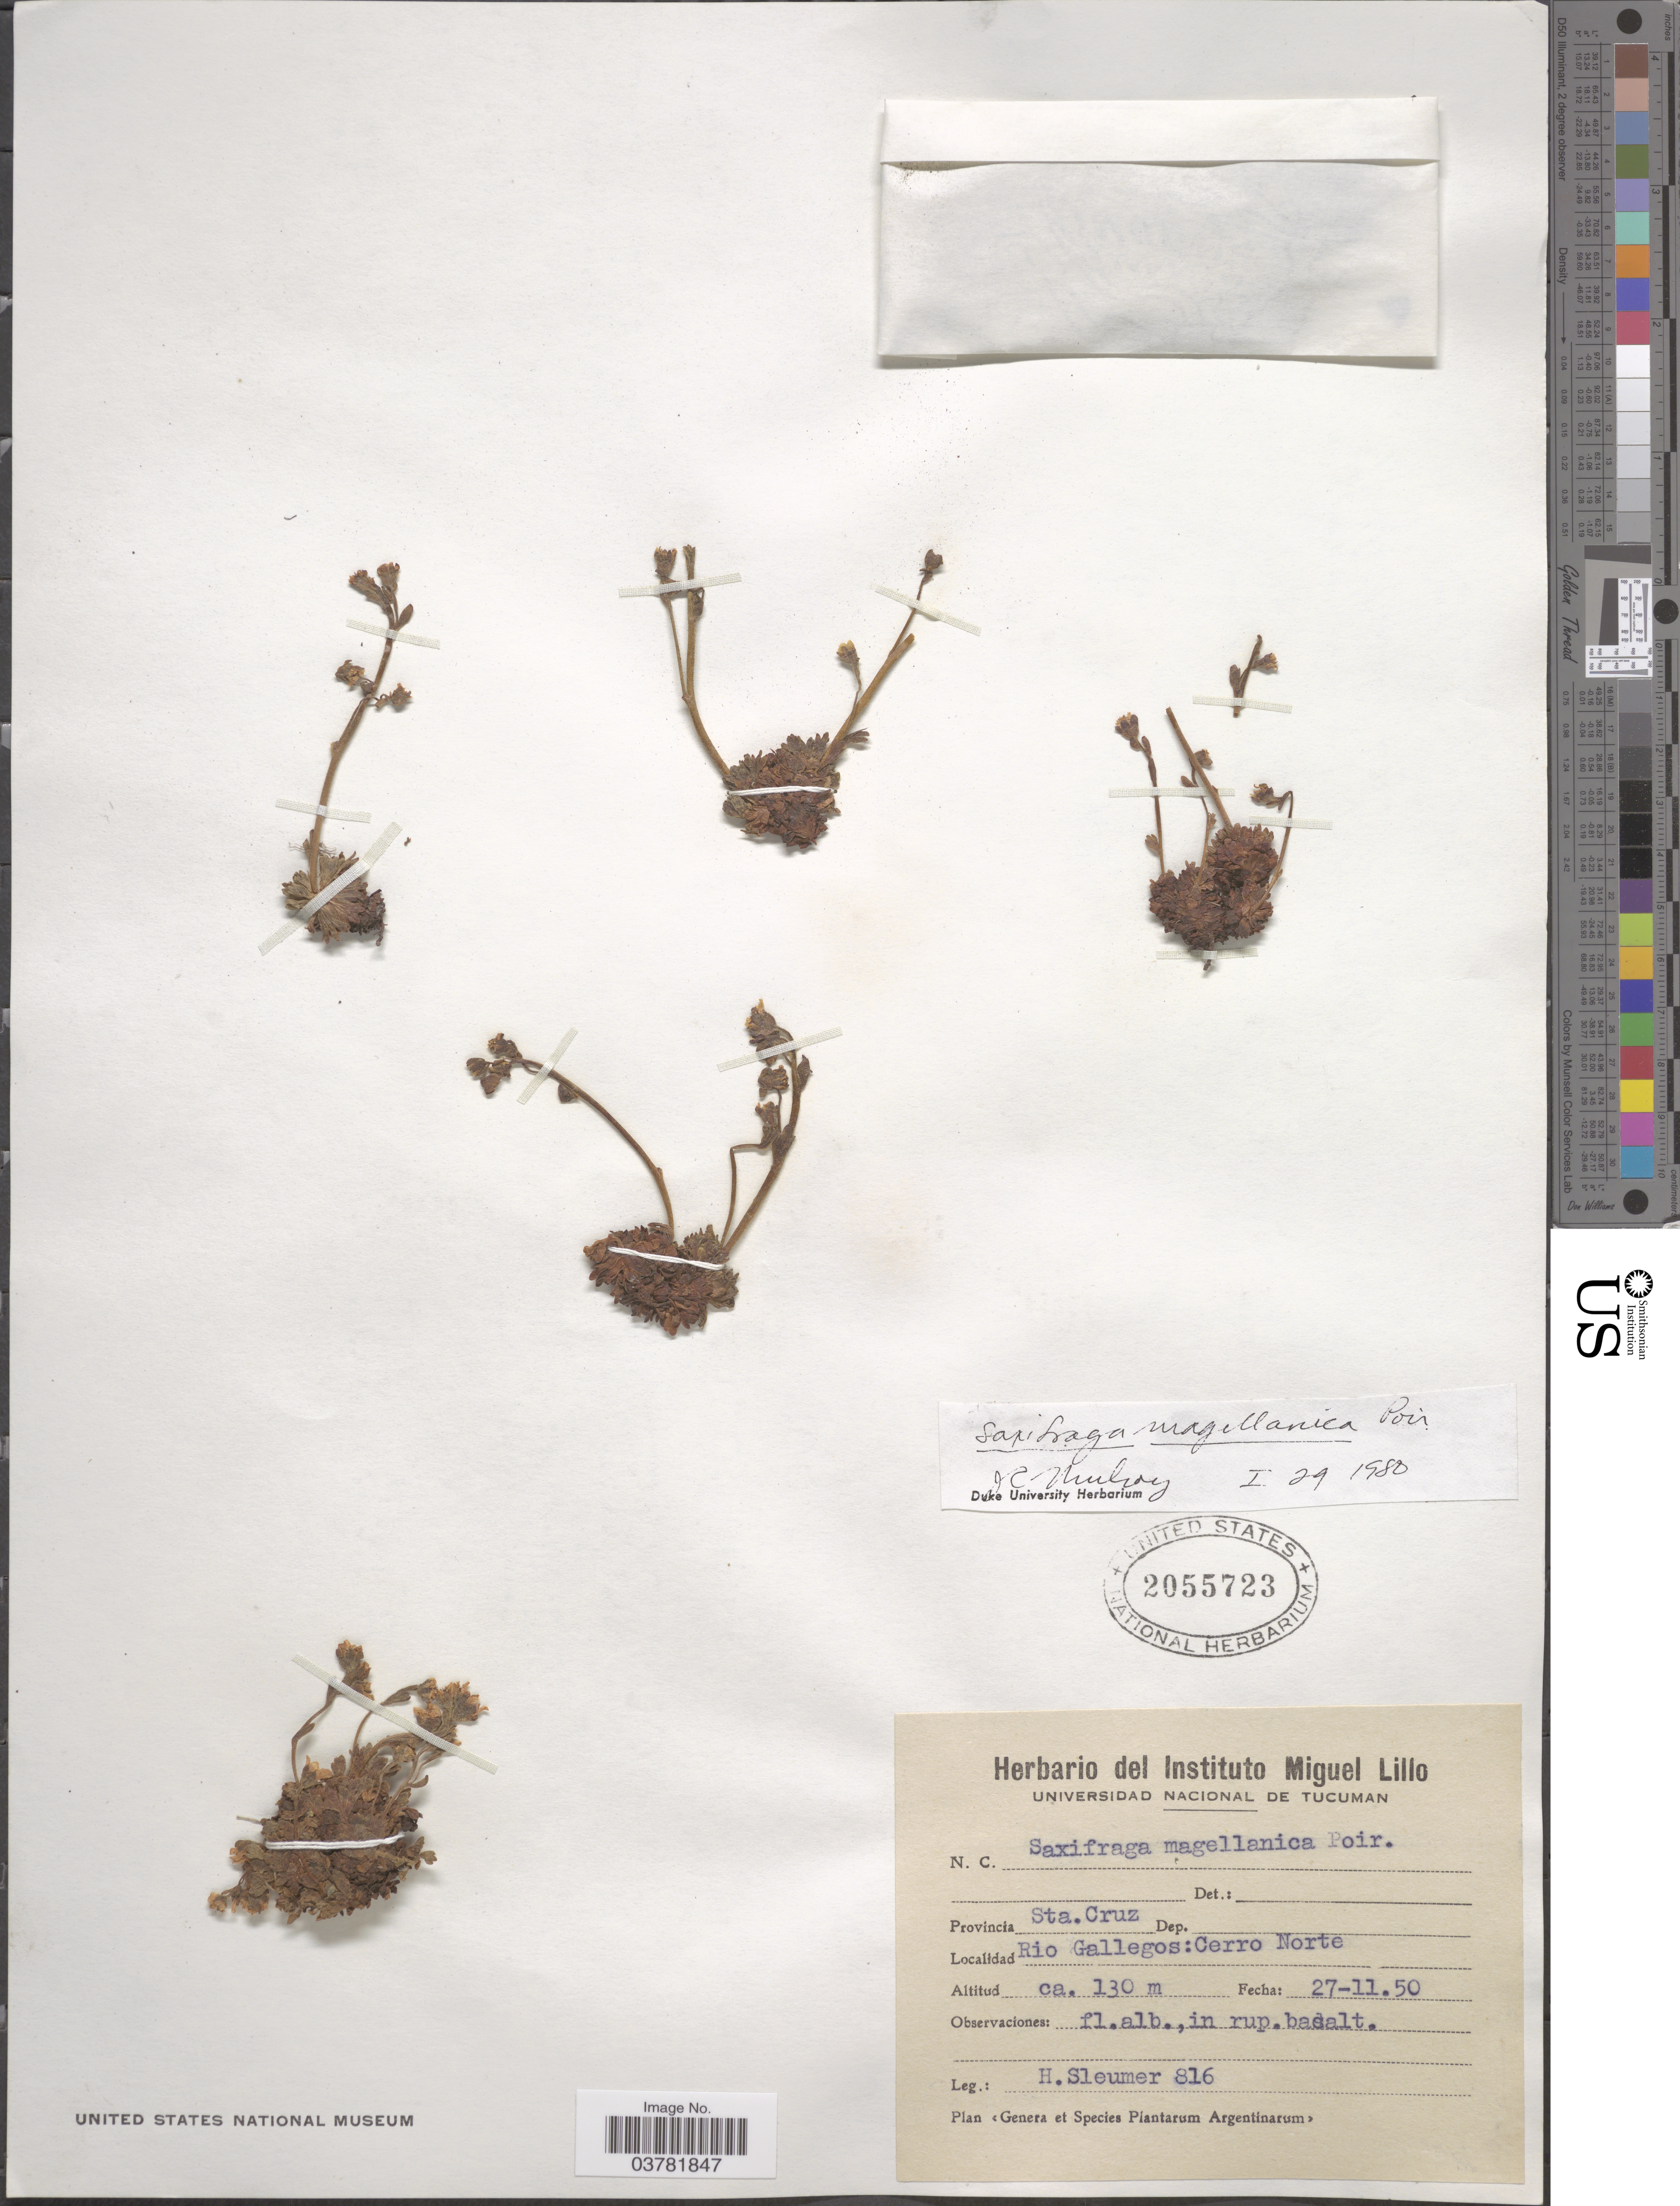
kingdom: Plantae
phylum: Tracheophyta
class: Magnoliopsida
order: Saxifragales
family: Saxifragaceae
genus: Saxifraga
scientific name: Saxifraga magellanica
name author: Poir.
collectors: H. O. Sleumer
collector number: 816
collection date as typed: Transcribed d/m/y: 27/11/50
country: Argentina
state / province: Santa Cruz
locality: Rio Gallegos: Cerro Norte.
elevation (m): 130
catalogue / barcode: US 2055723